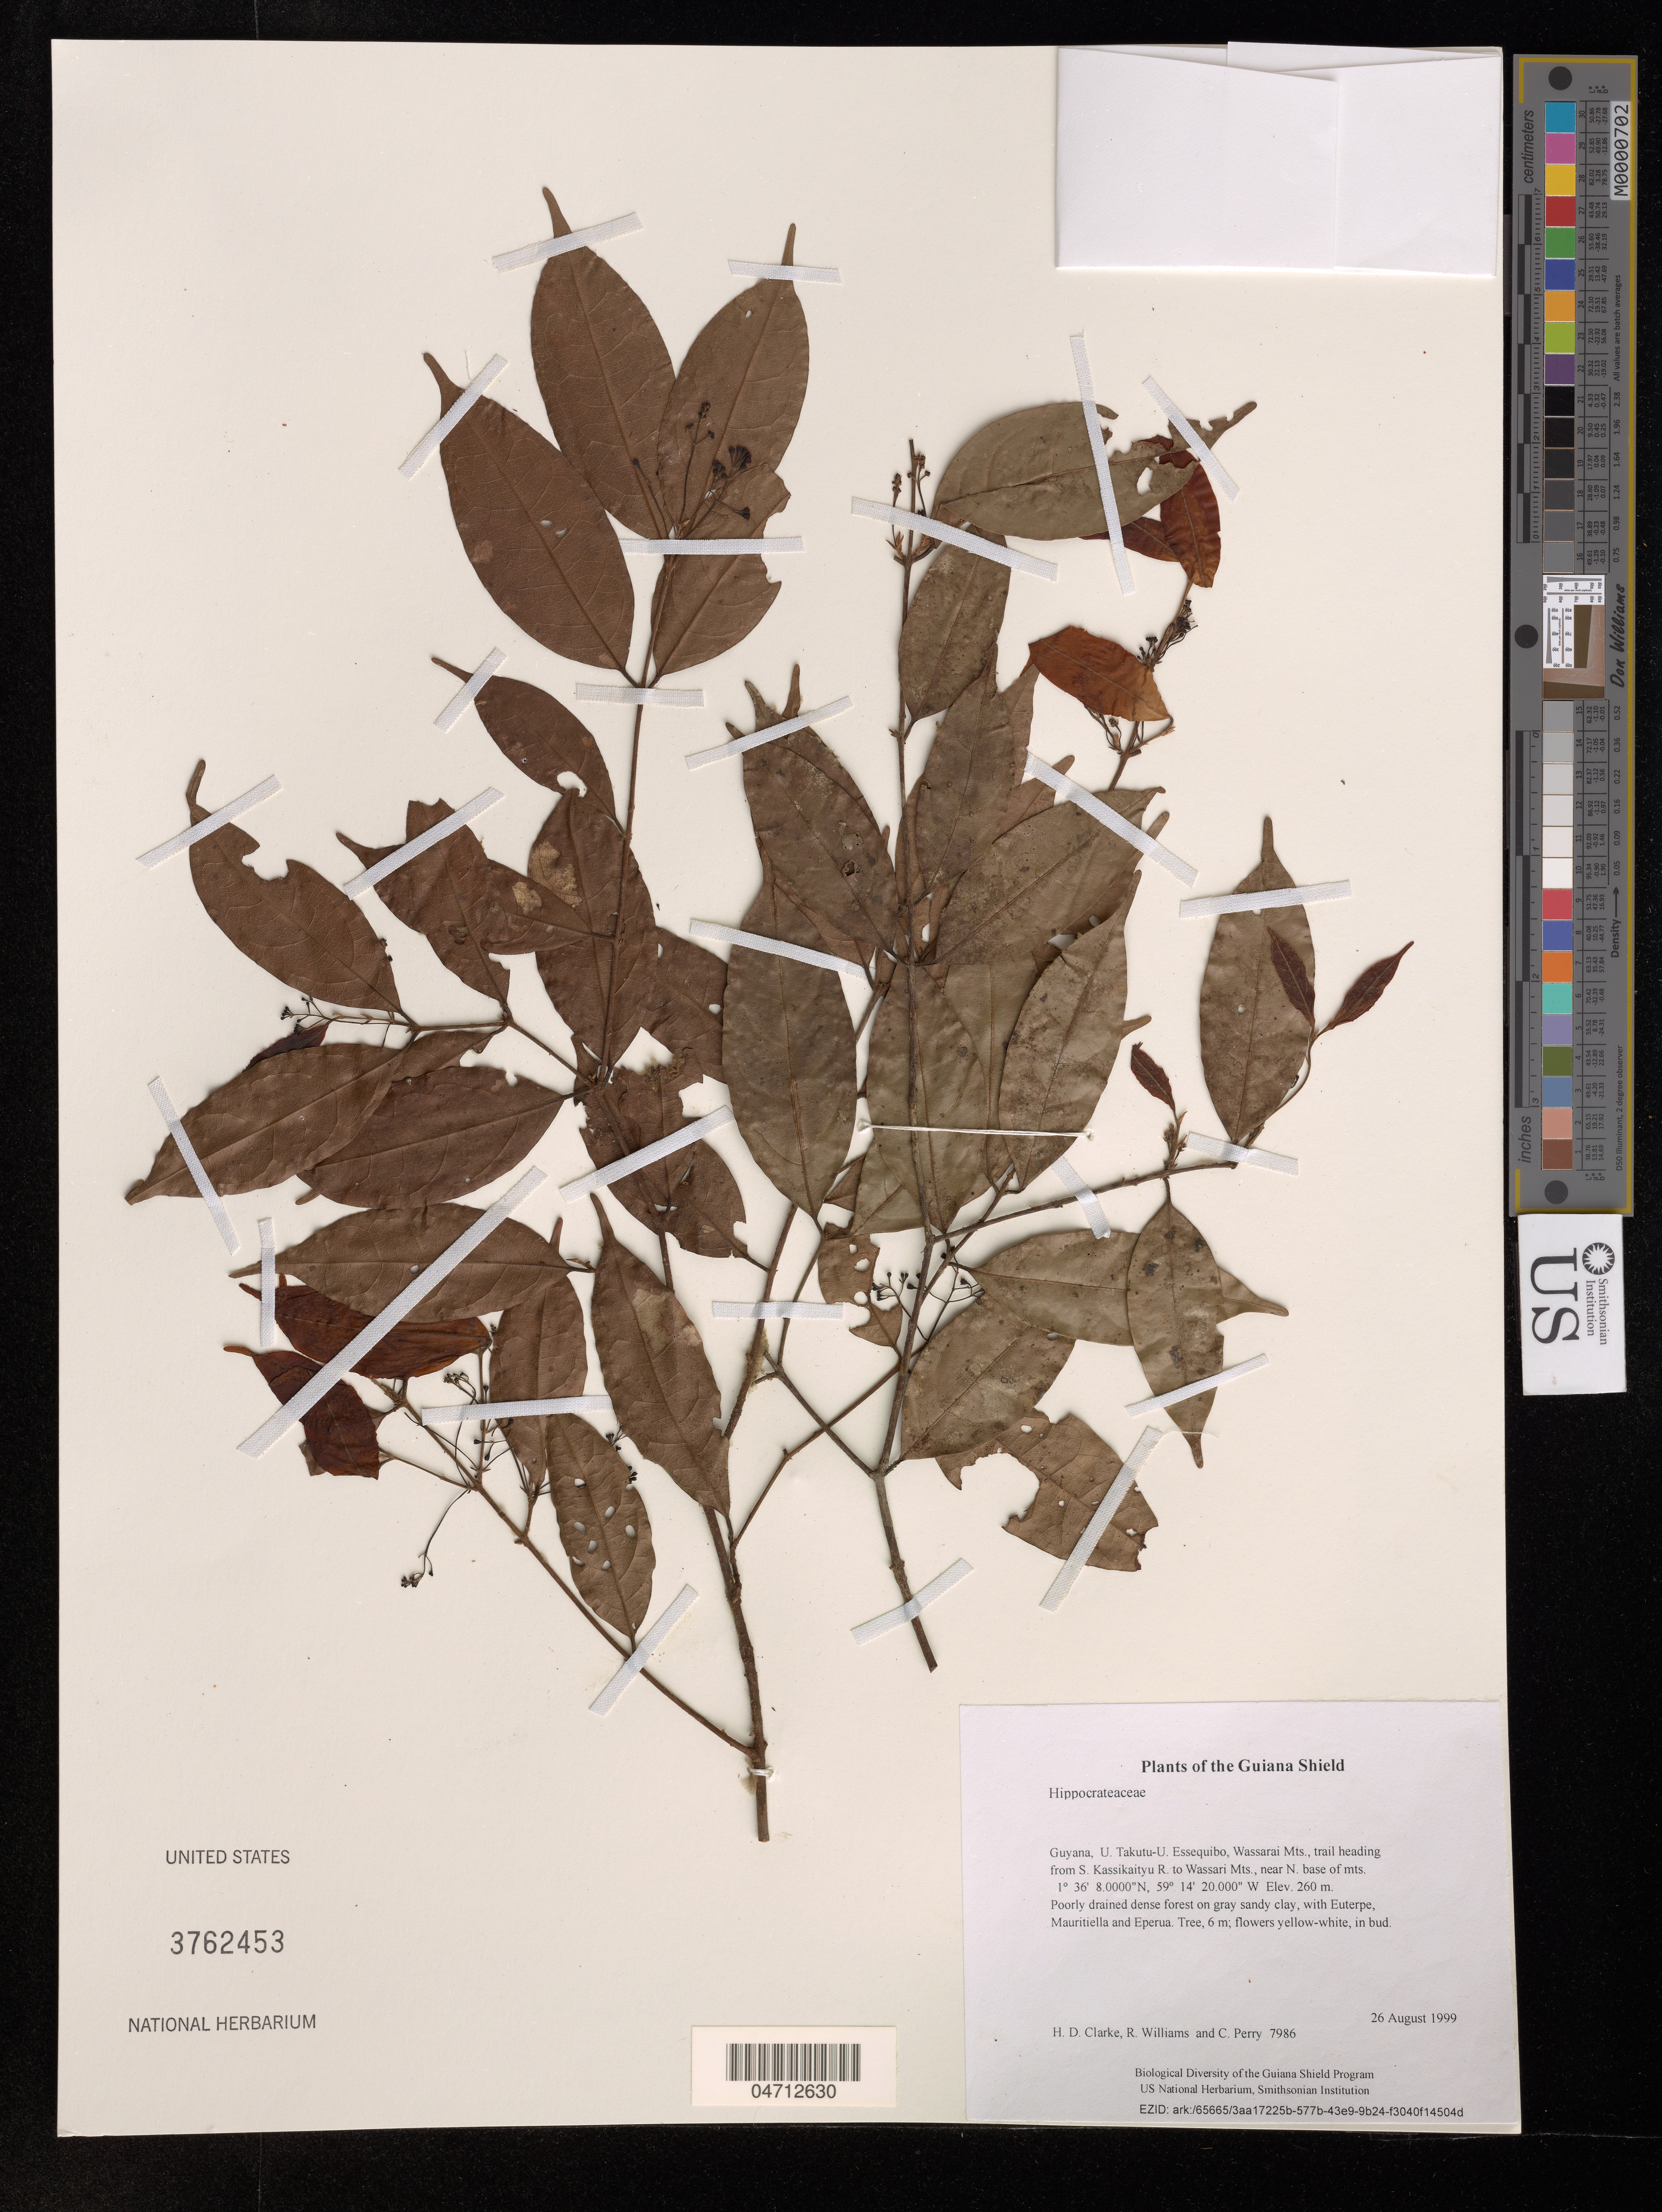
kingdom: Plantae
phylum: Tracheophyta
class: Magnoliopsida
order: Celastrales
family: Celastraceae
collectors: H. D. Clarke, R. Williams & C. Perry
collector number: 7986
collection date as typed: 26 August 1999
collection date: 1999-08-26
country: Guyana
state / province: U. Takutu-U. Essequibo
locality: Wassarai Mts., trail heading from S. Kassikaityu R. to Wassari Mts., near N. base of mts.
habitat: Poorly drained dense forest on gray sandy clay, with Euterpe, Mauritiella and Eperua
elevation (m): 260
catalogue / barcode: US 3762453